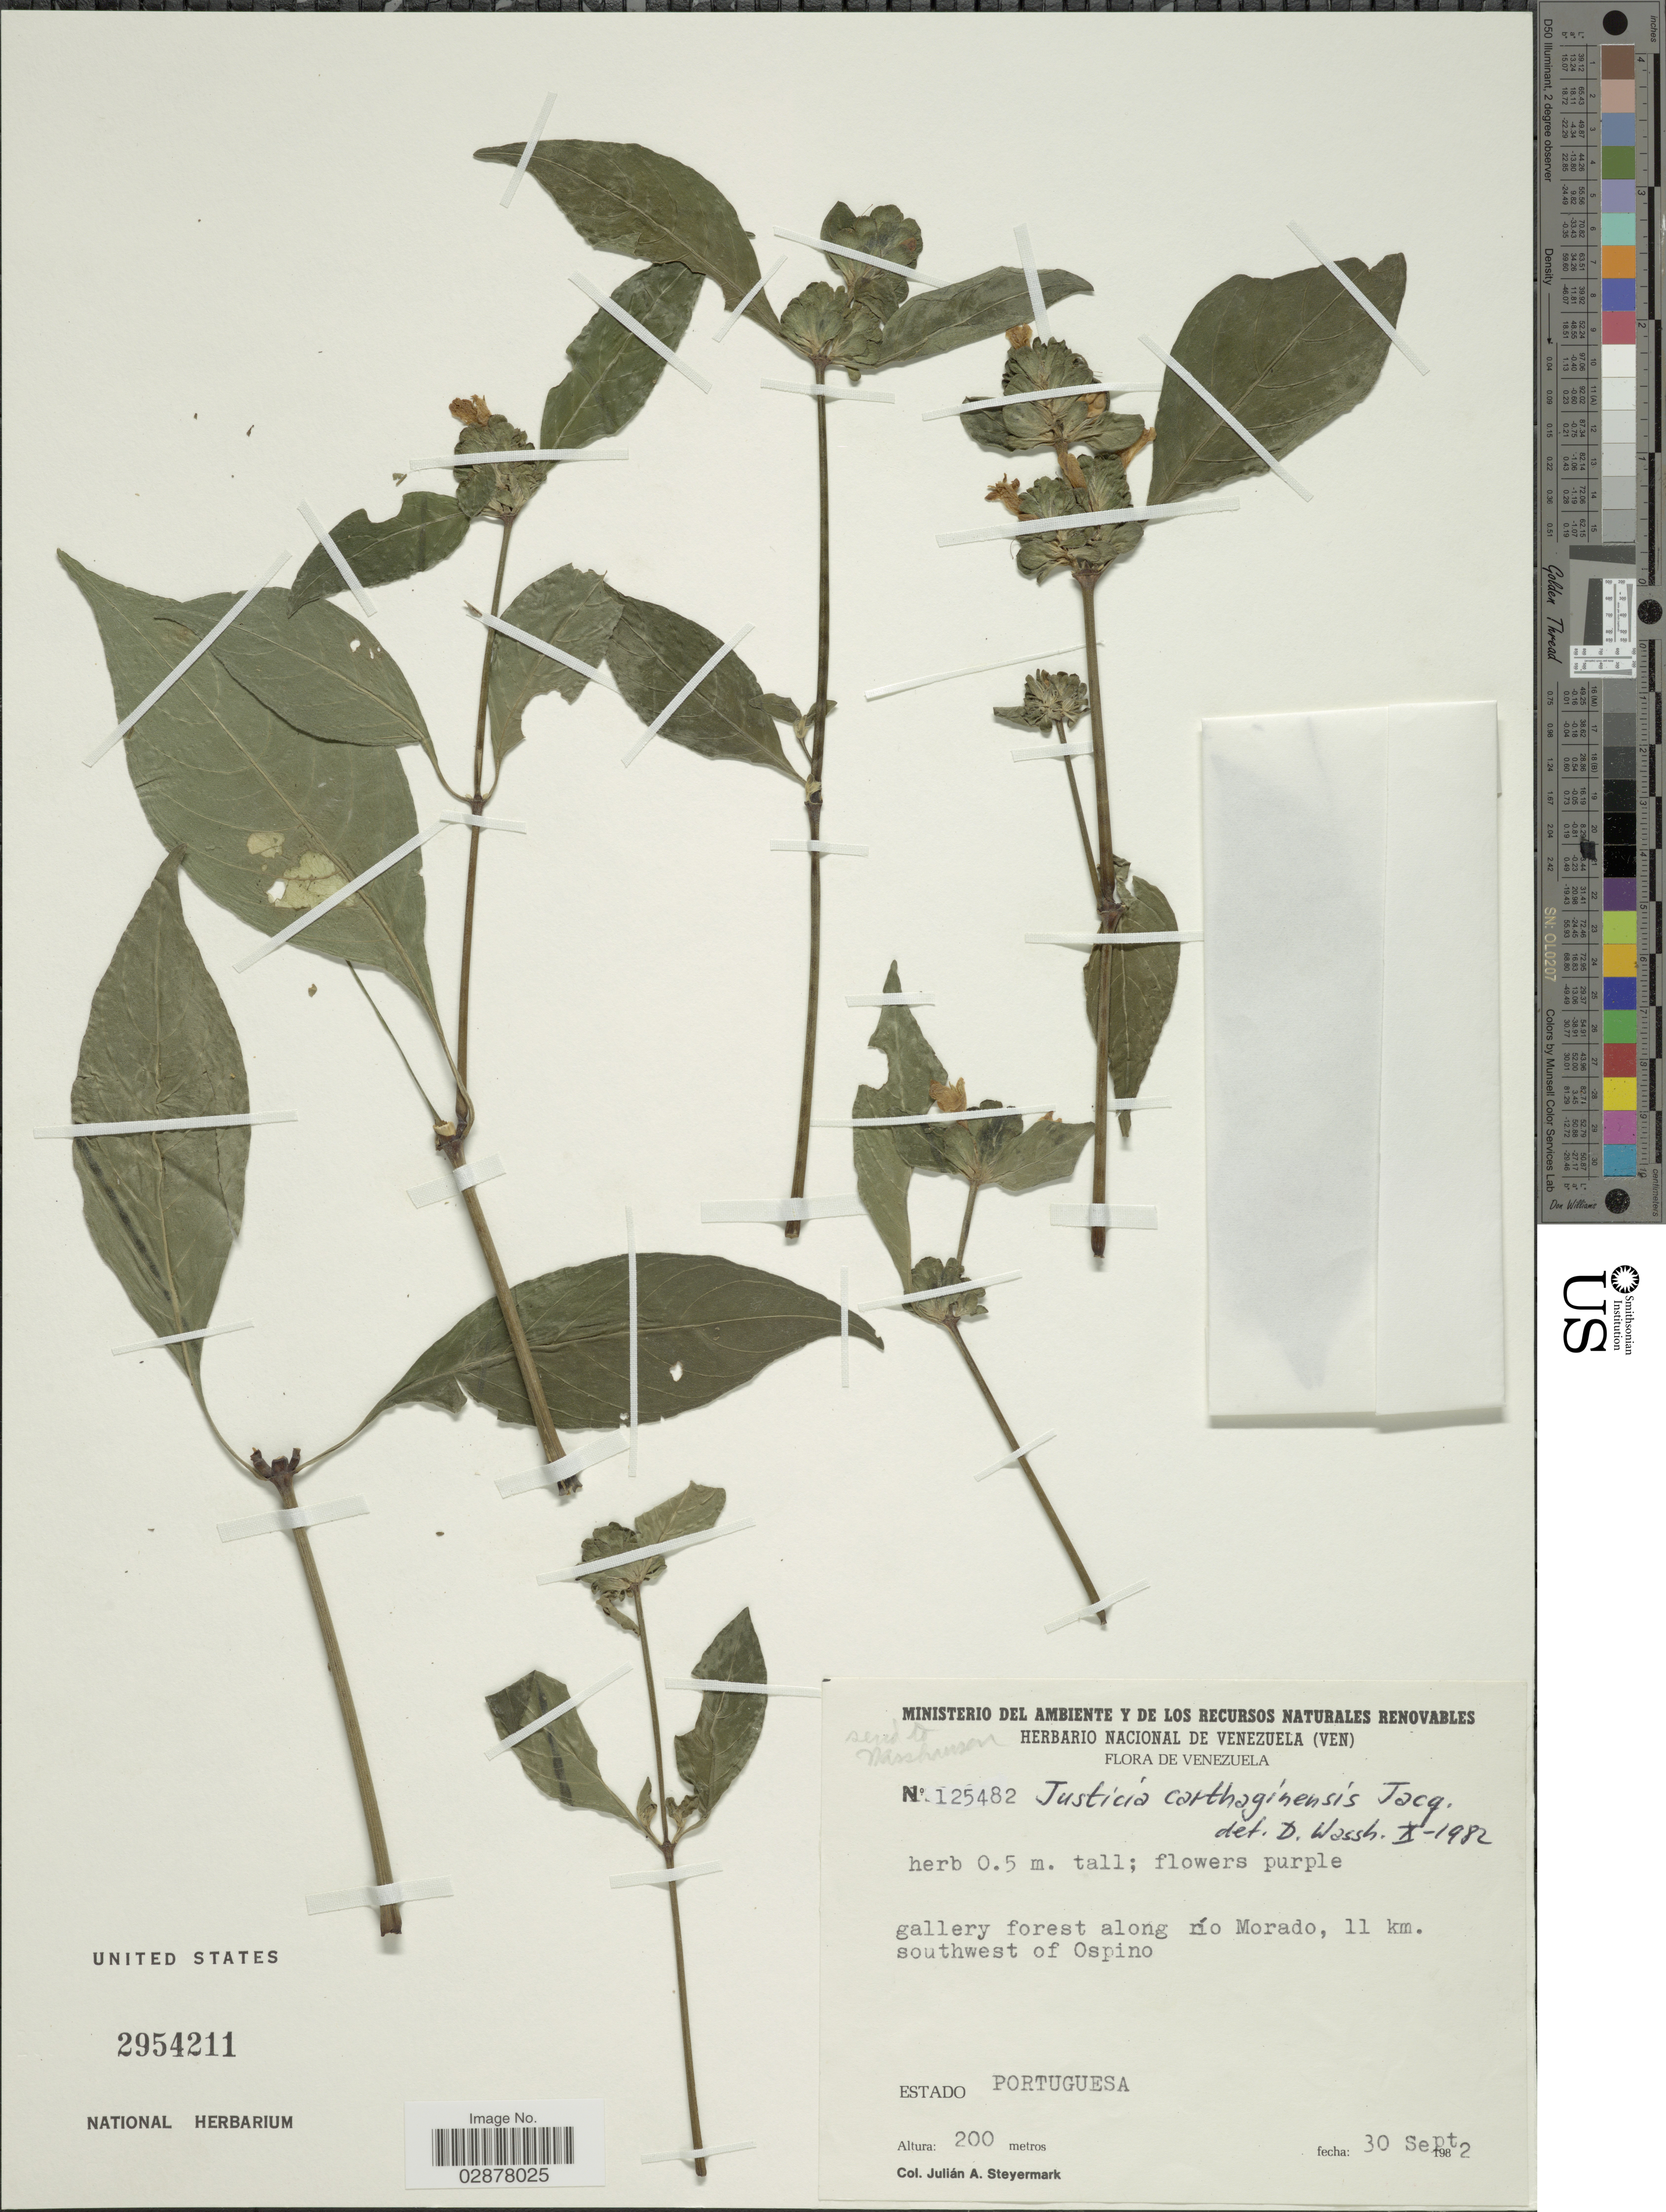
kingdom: Plantae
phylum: Tracheophyta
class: Magnoliopsida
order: Lamiales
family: Acanthaceae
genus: Justicia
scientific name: Justicia carthaginensis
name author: Jacq.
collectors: J. Steyermark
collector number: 125482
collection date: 1982-09-30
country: Venezuela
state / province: Portuguesa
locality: Gallery forest along río Morado, 11 km. southwest of Ospino.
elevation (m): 200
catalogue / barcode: US 2954211